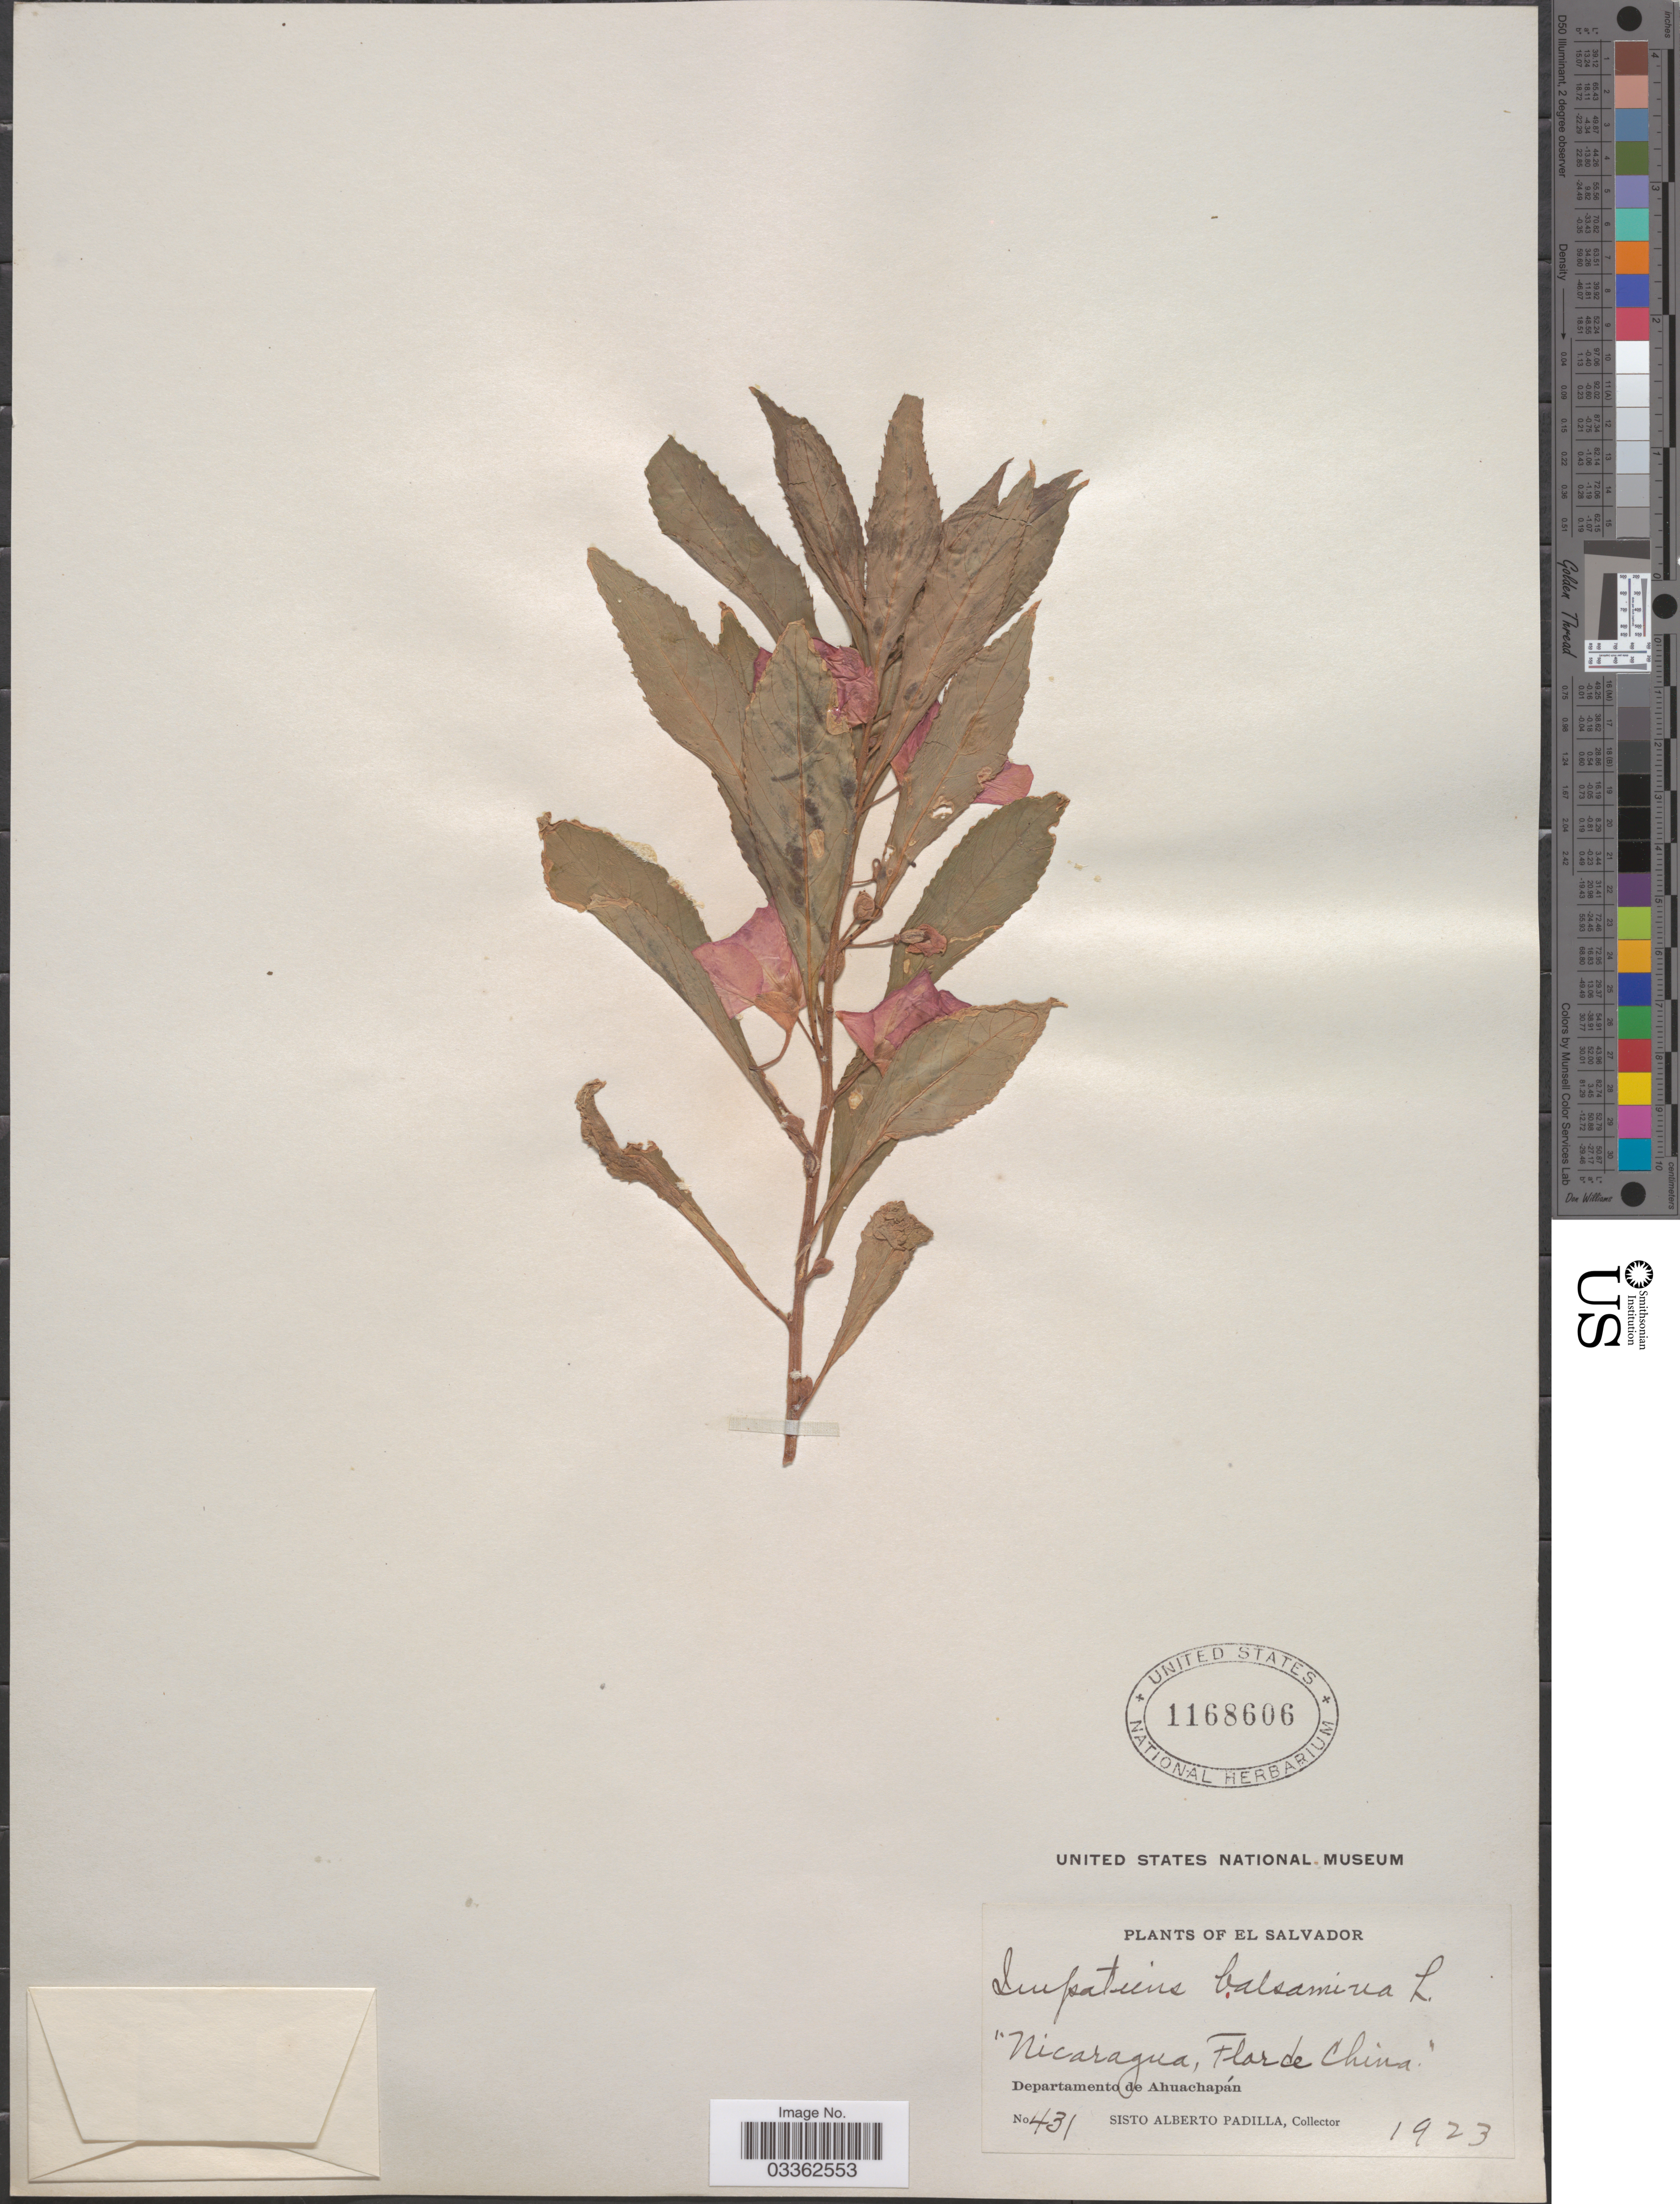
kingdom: Plantae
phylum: Tracheophyta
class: Magnoliopsida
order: Ericales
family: Balsaminaceae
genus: Impatiens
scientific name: Impatiens balsamina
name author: L.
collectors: S. A. Padilla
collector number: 431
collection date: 1923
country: El Salvador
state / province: Ahuachapan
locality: Departamento de Ahuachapán.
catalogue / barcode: US 1168606